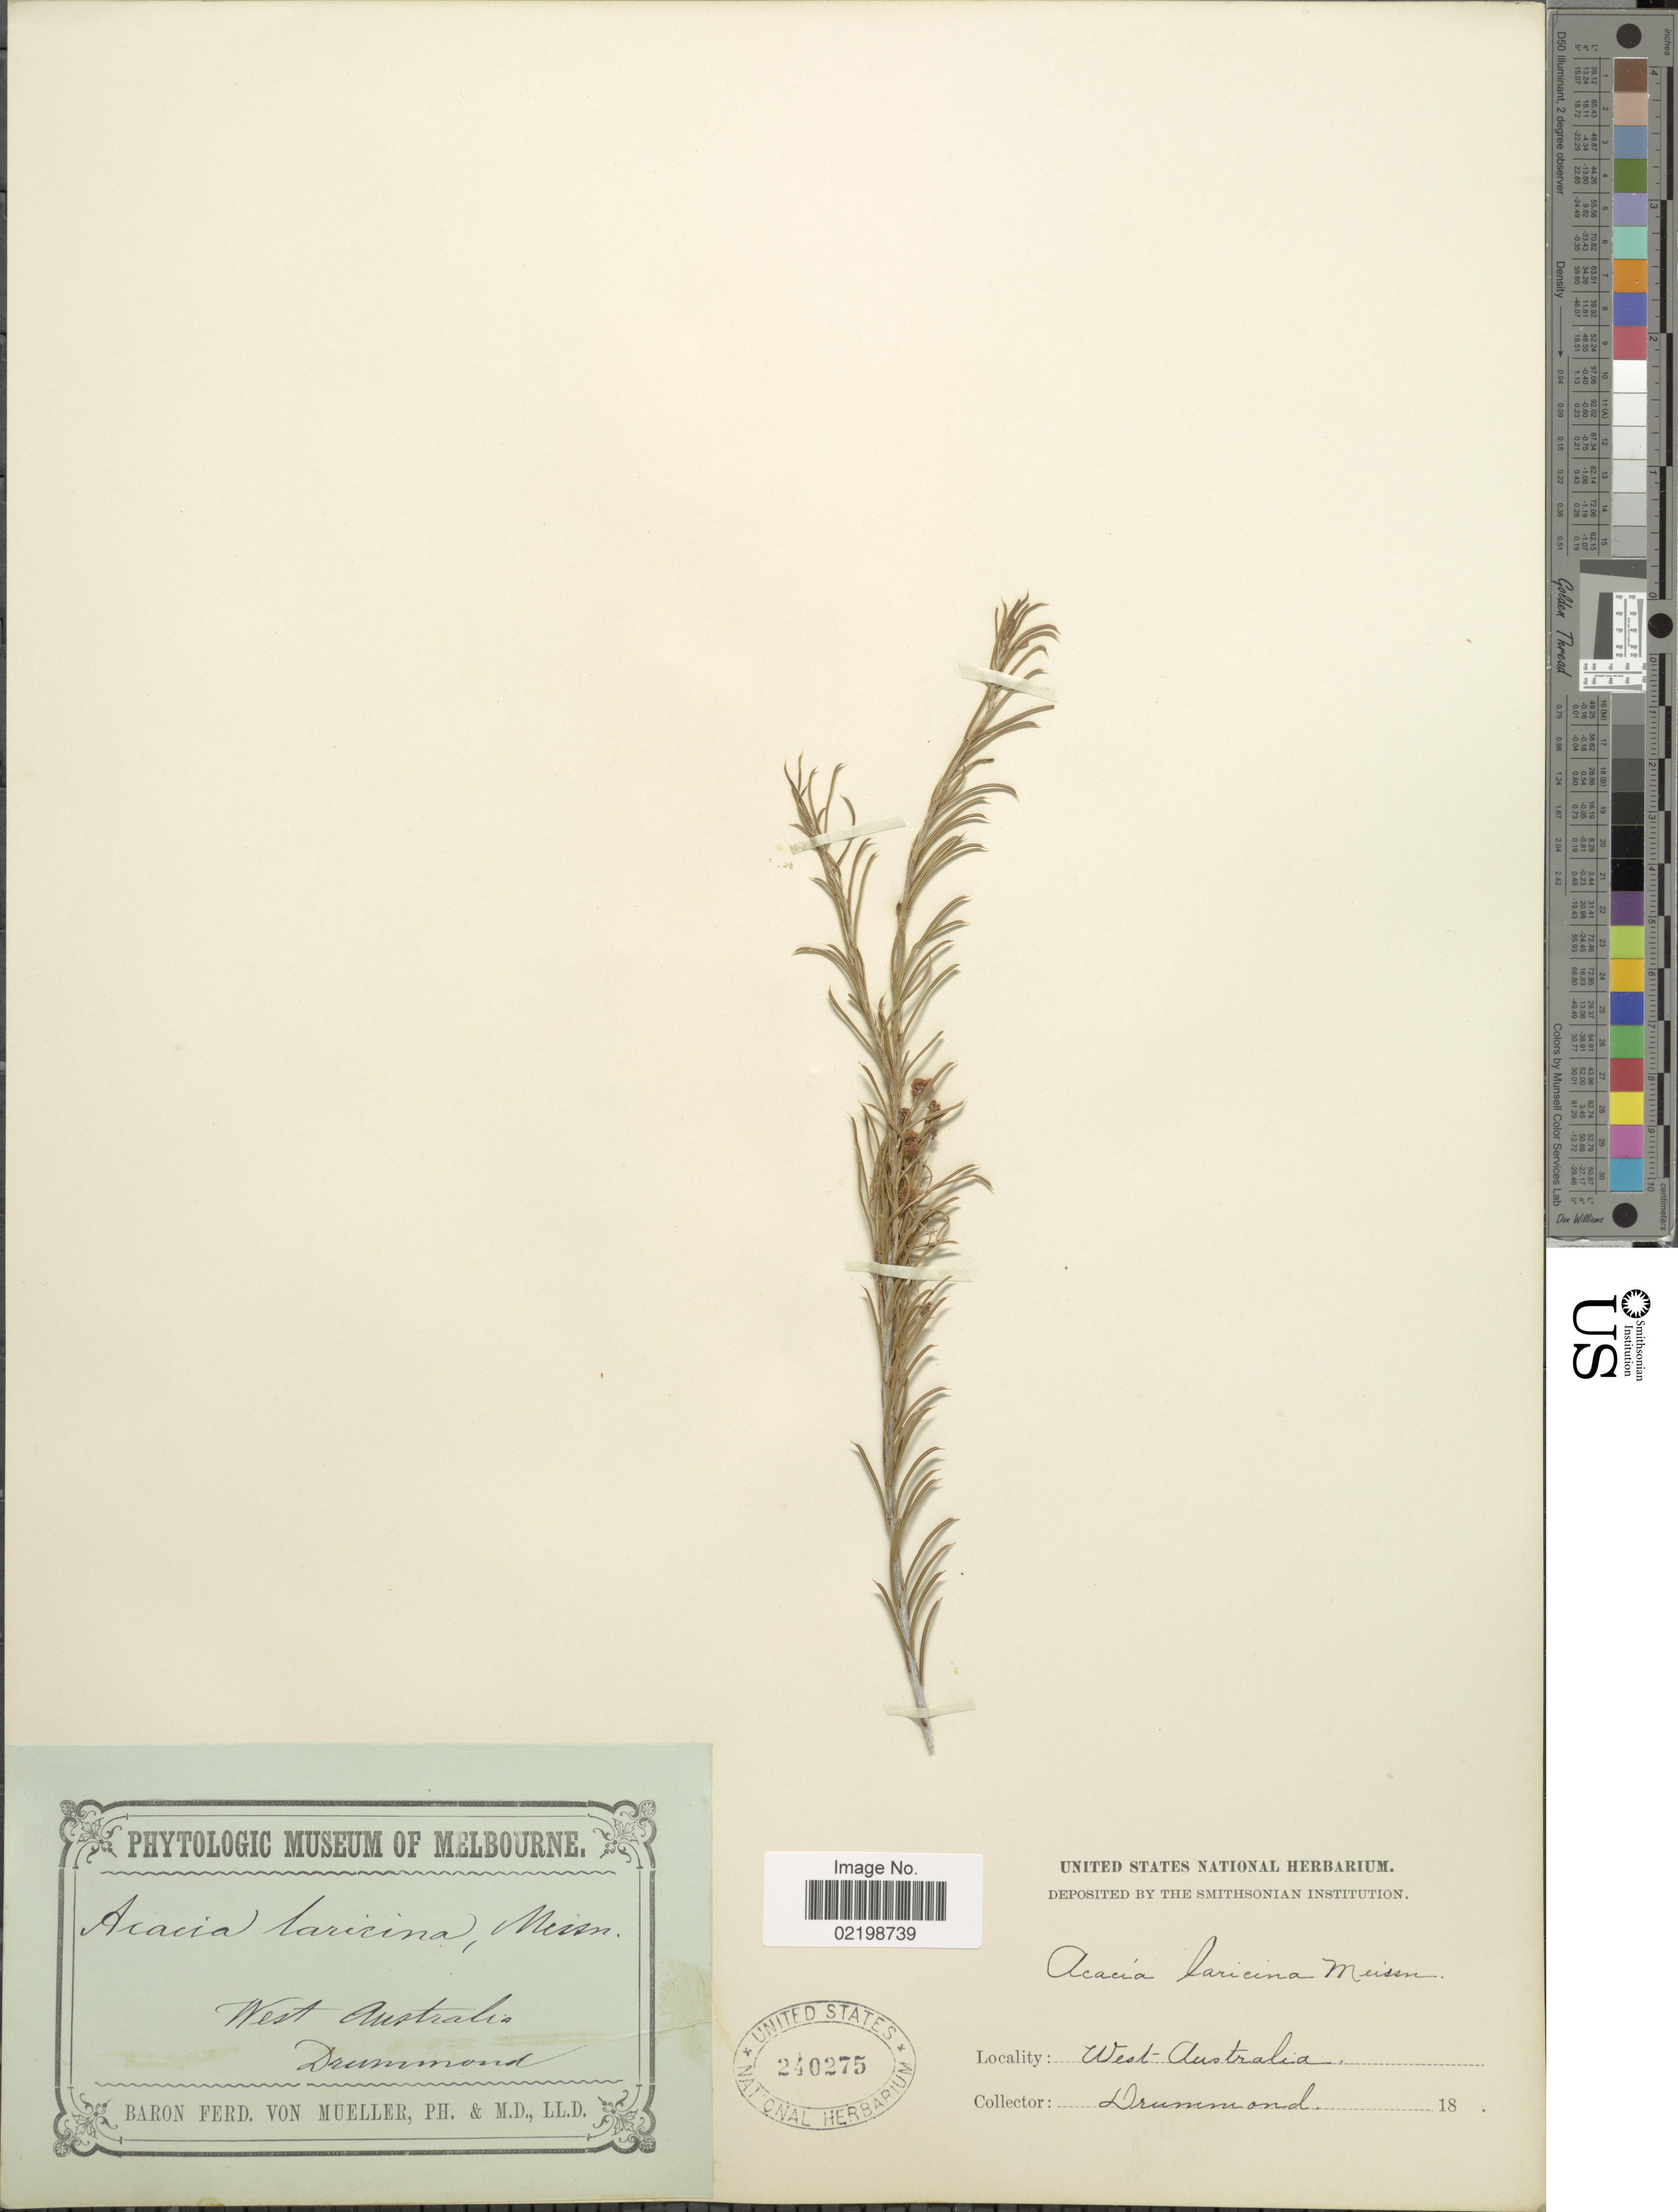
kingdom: Plantae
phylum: Tracheophyta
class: Magnoliopsida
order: Fabales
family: Fabaceae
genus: Acacia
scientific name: Acacia laricina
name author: Meissner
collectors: -. Drummond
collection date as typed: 18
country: Australia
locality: West Australia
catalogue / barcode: US 240275